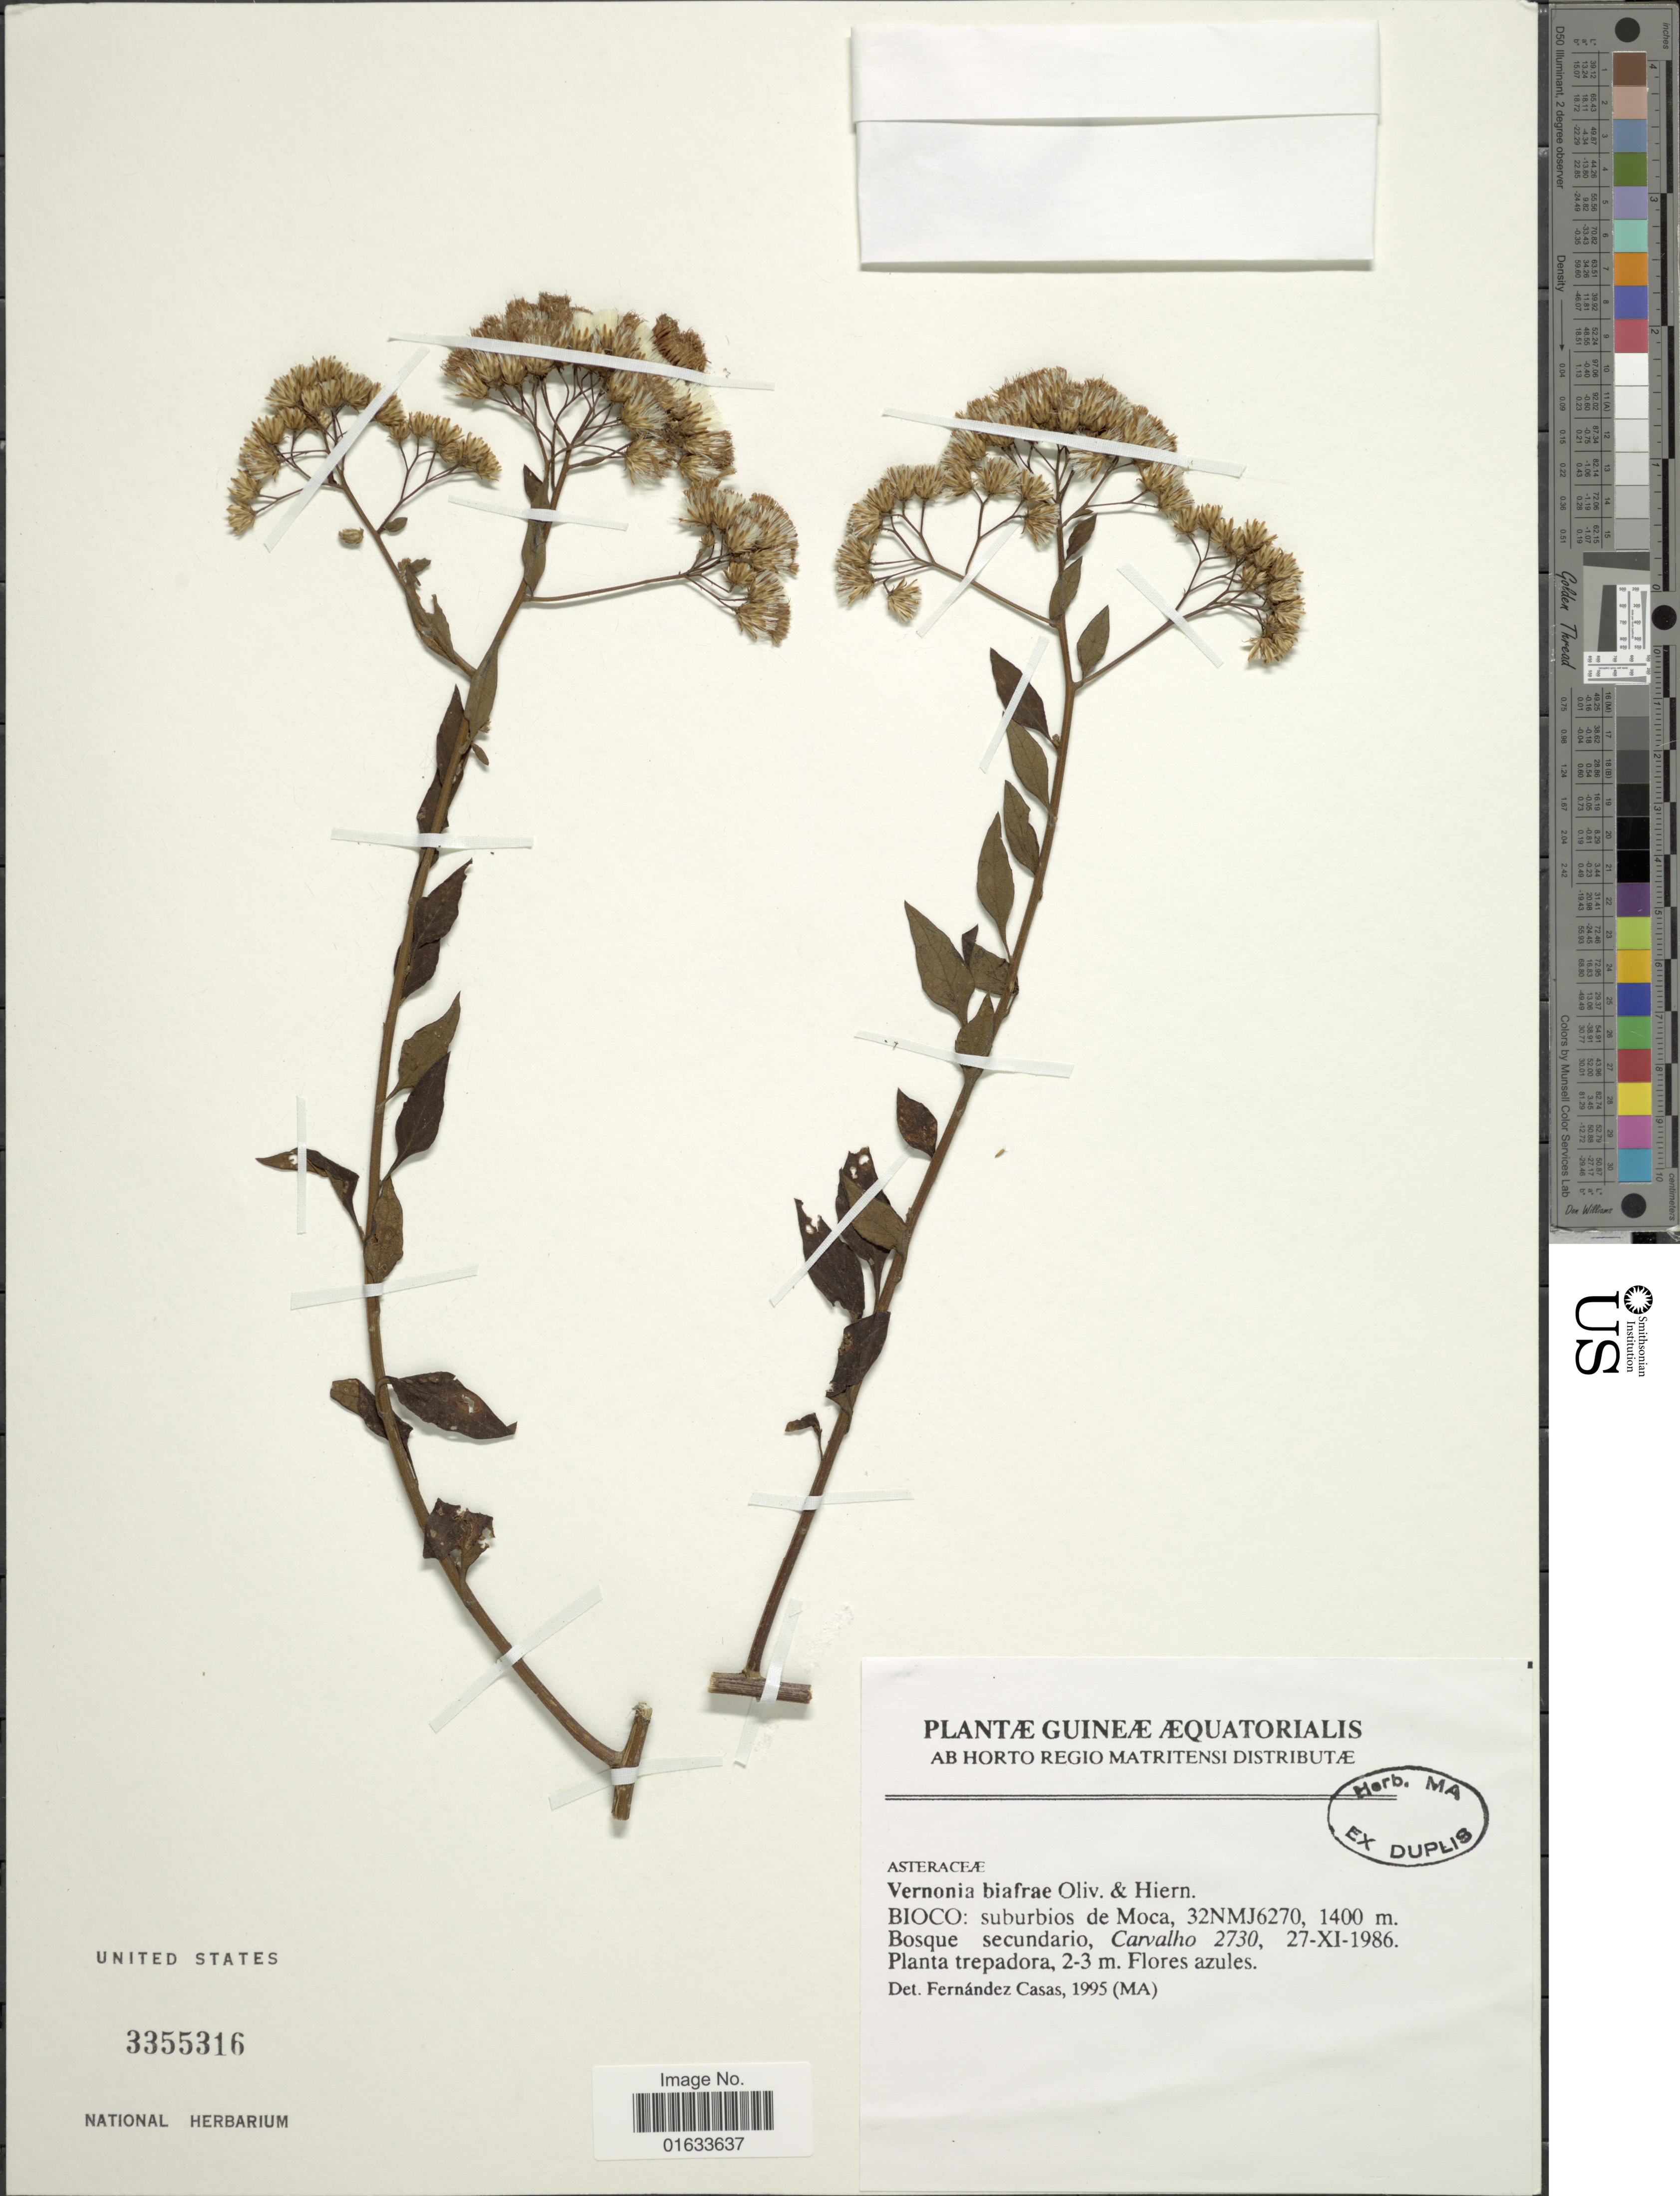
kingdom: Plantae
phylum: Tracheophyta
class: Magnoliopsida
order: Asterales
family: Asteraceae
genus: Distephanus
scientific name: Distephanus biafrae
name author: (Oliv. & Hiern) H. Rob.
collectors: Carvalho, --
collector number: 2730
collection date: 1986-11-27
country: Equatorial Guinea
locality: Bioco: suburbios de Moca, 32NMJ6270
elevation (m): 1400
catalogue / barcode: US 3355316